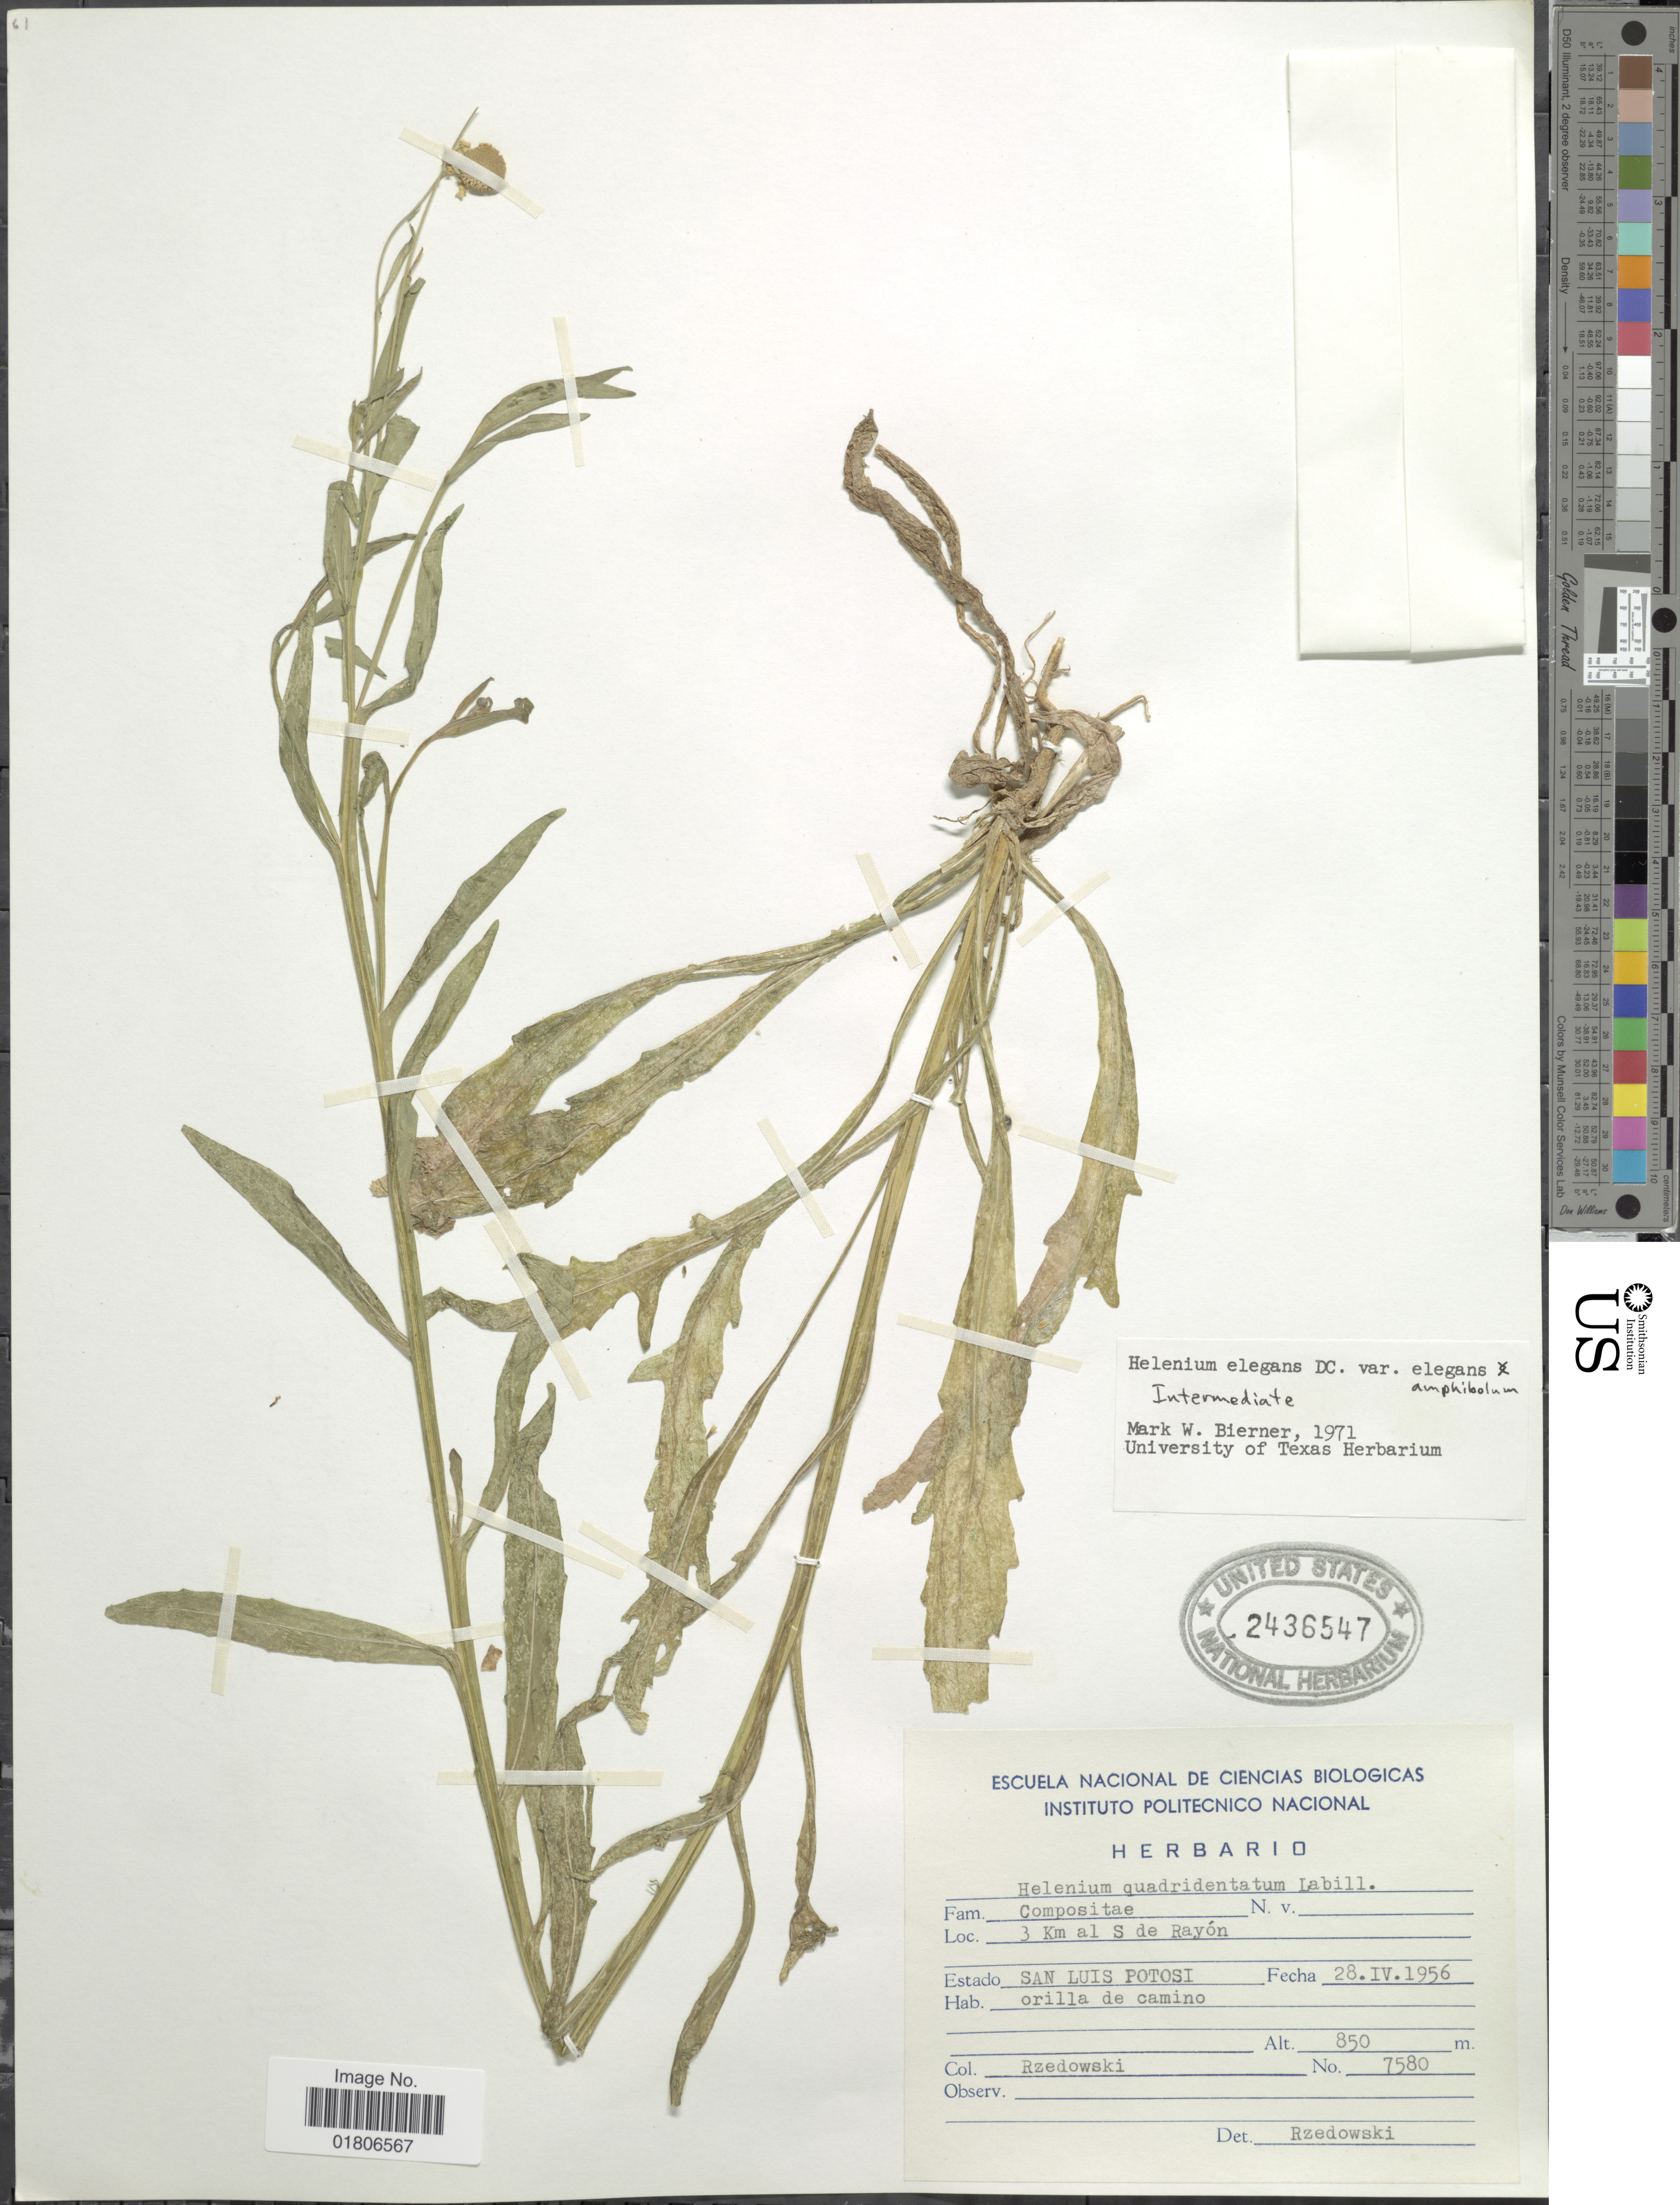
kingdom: Plantae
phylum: Tracheophyta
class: Magnoliopsida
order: Asterales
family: Asteraceae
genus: Helenium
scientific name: Helenium elegans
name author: DC.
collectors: Rzedowski, --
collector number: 7580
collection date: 1956-04-28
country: Mexico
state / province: San Luis Potosí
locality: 3 Km al S de Rayón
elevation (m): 850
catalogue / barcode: US 2436547